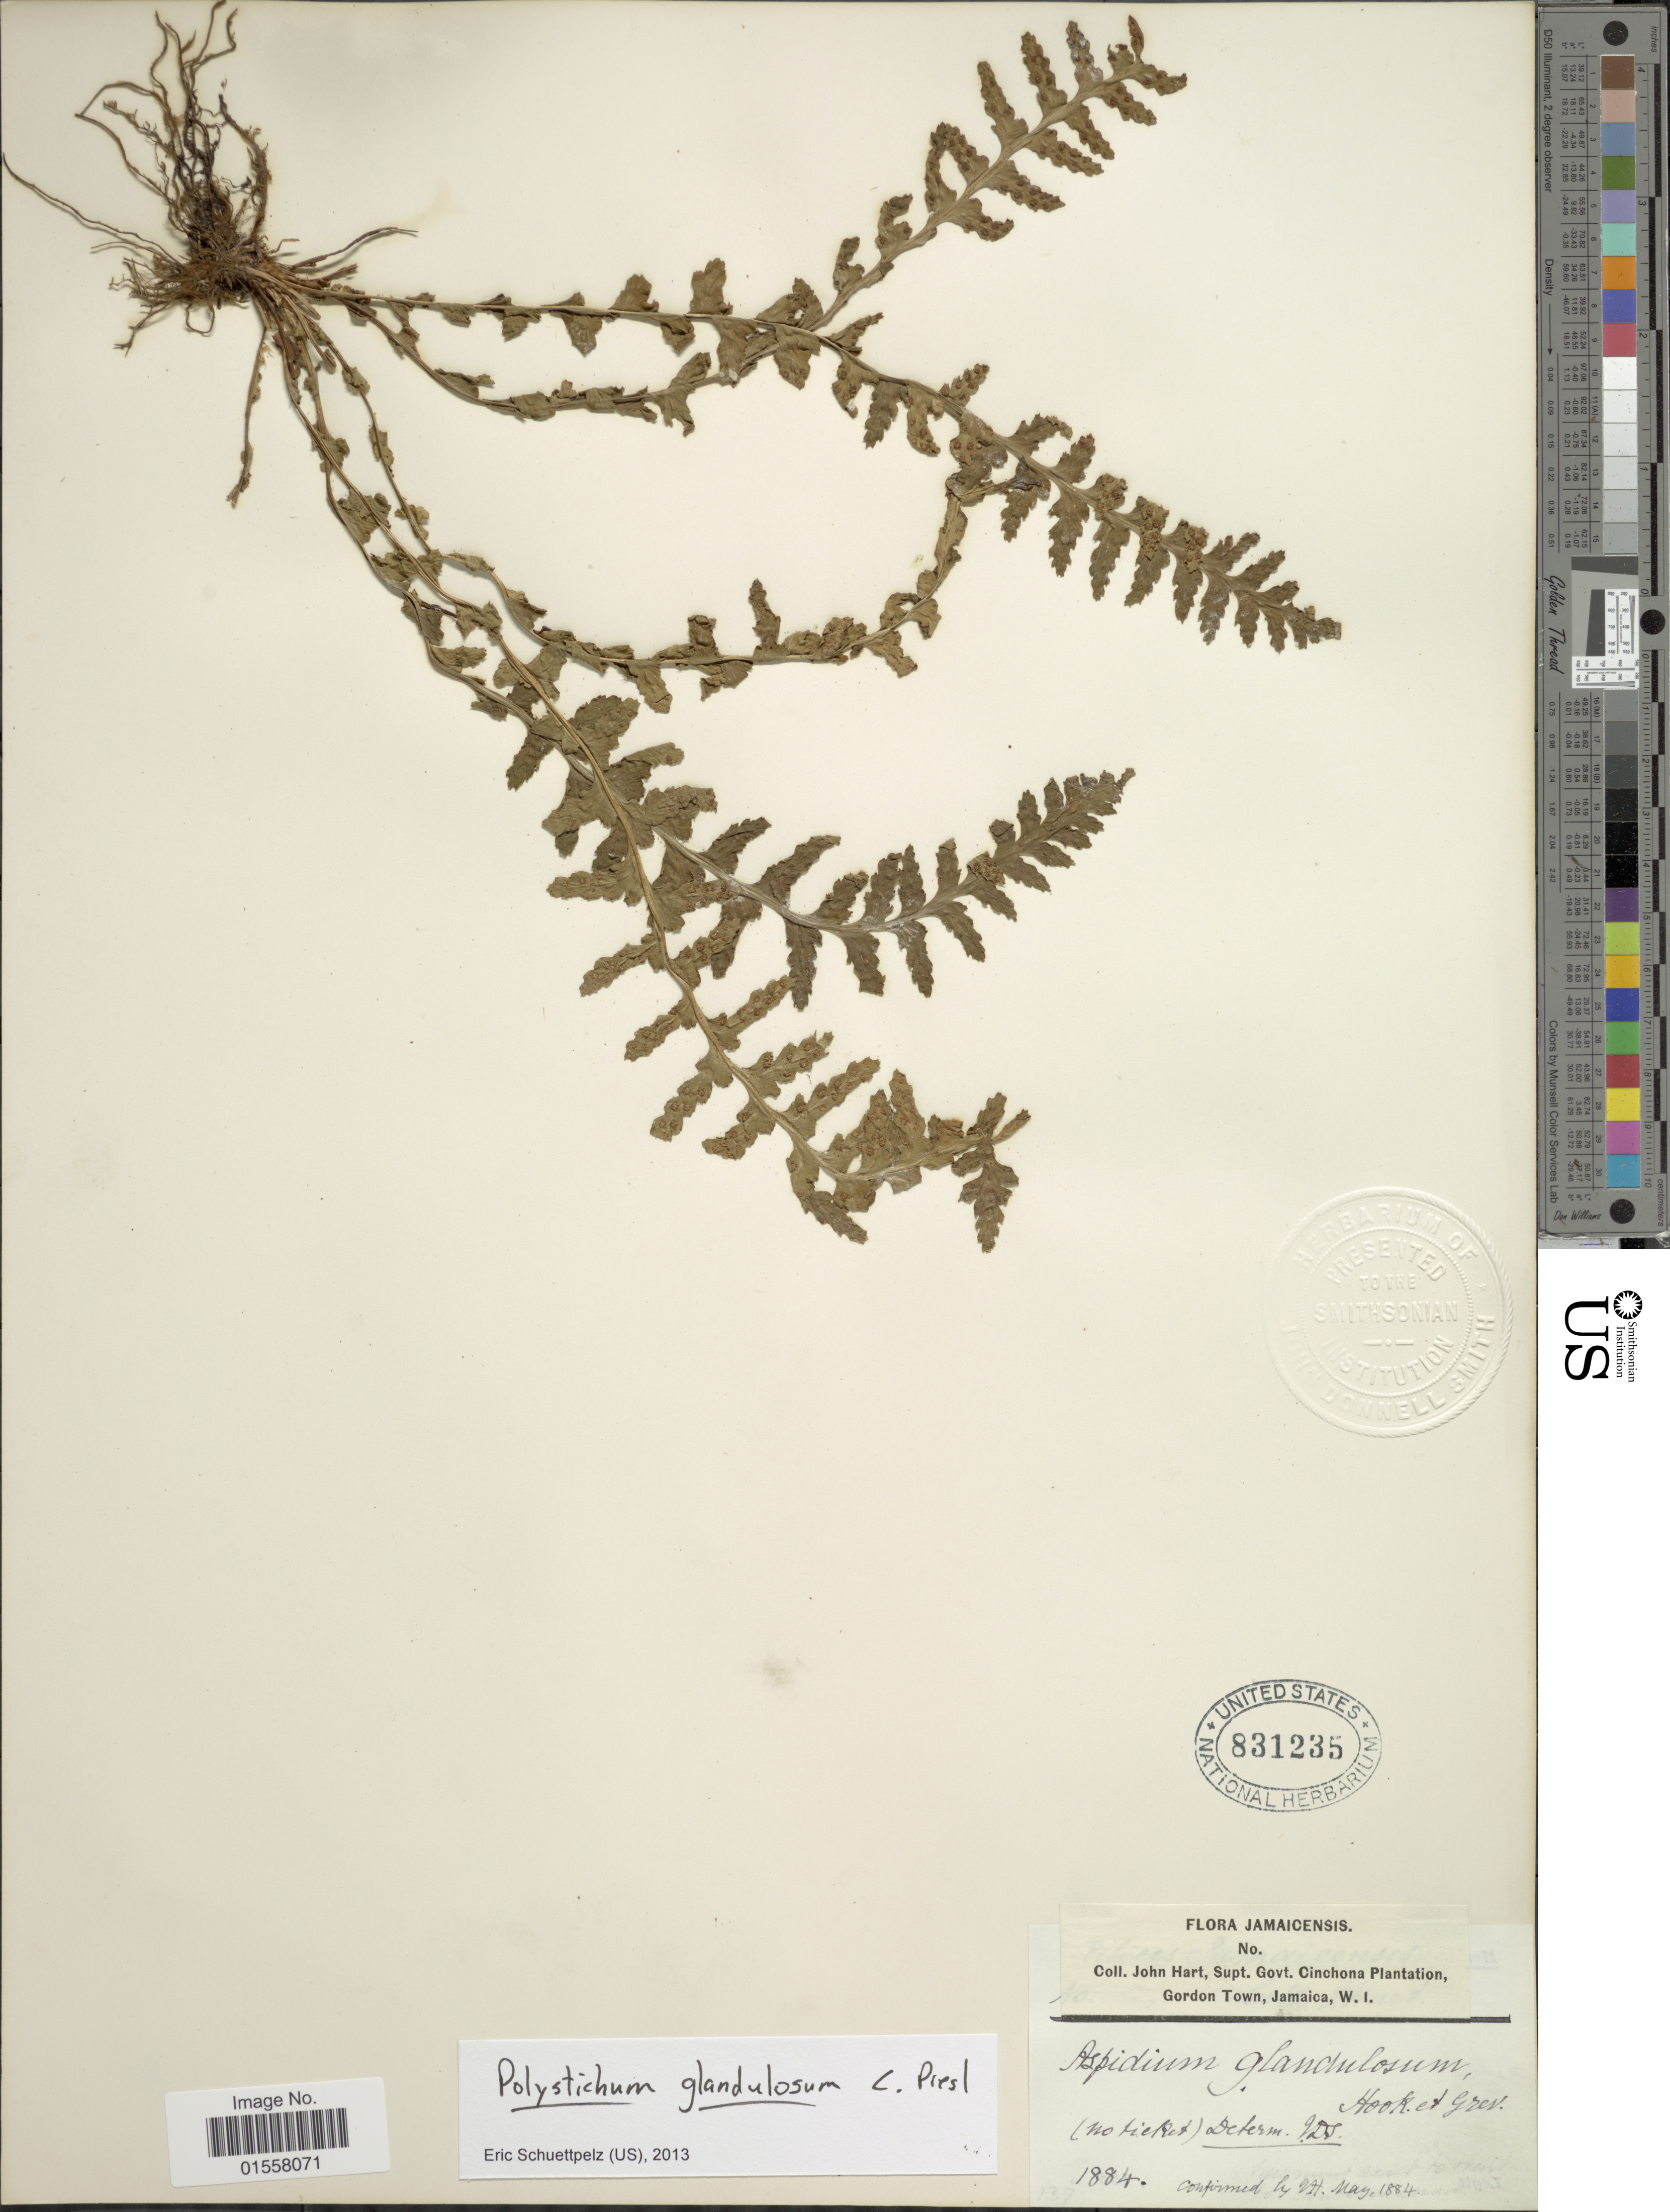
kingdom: Plantae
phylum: Tracheophyta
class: Polypodiopsida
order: Polypodiales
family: Dryopteridaceae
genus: Polystichum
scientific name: Polystichum glandulosum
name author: C. Presl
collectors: J. H. Hart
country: Jamaica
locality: Jamaicensis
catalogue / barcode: US 831235